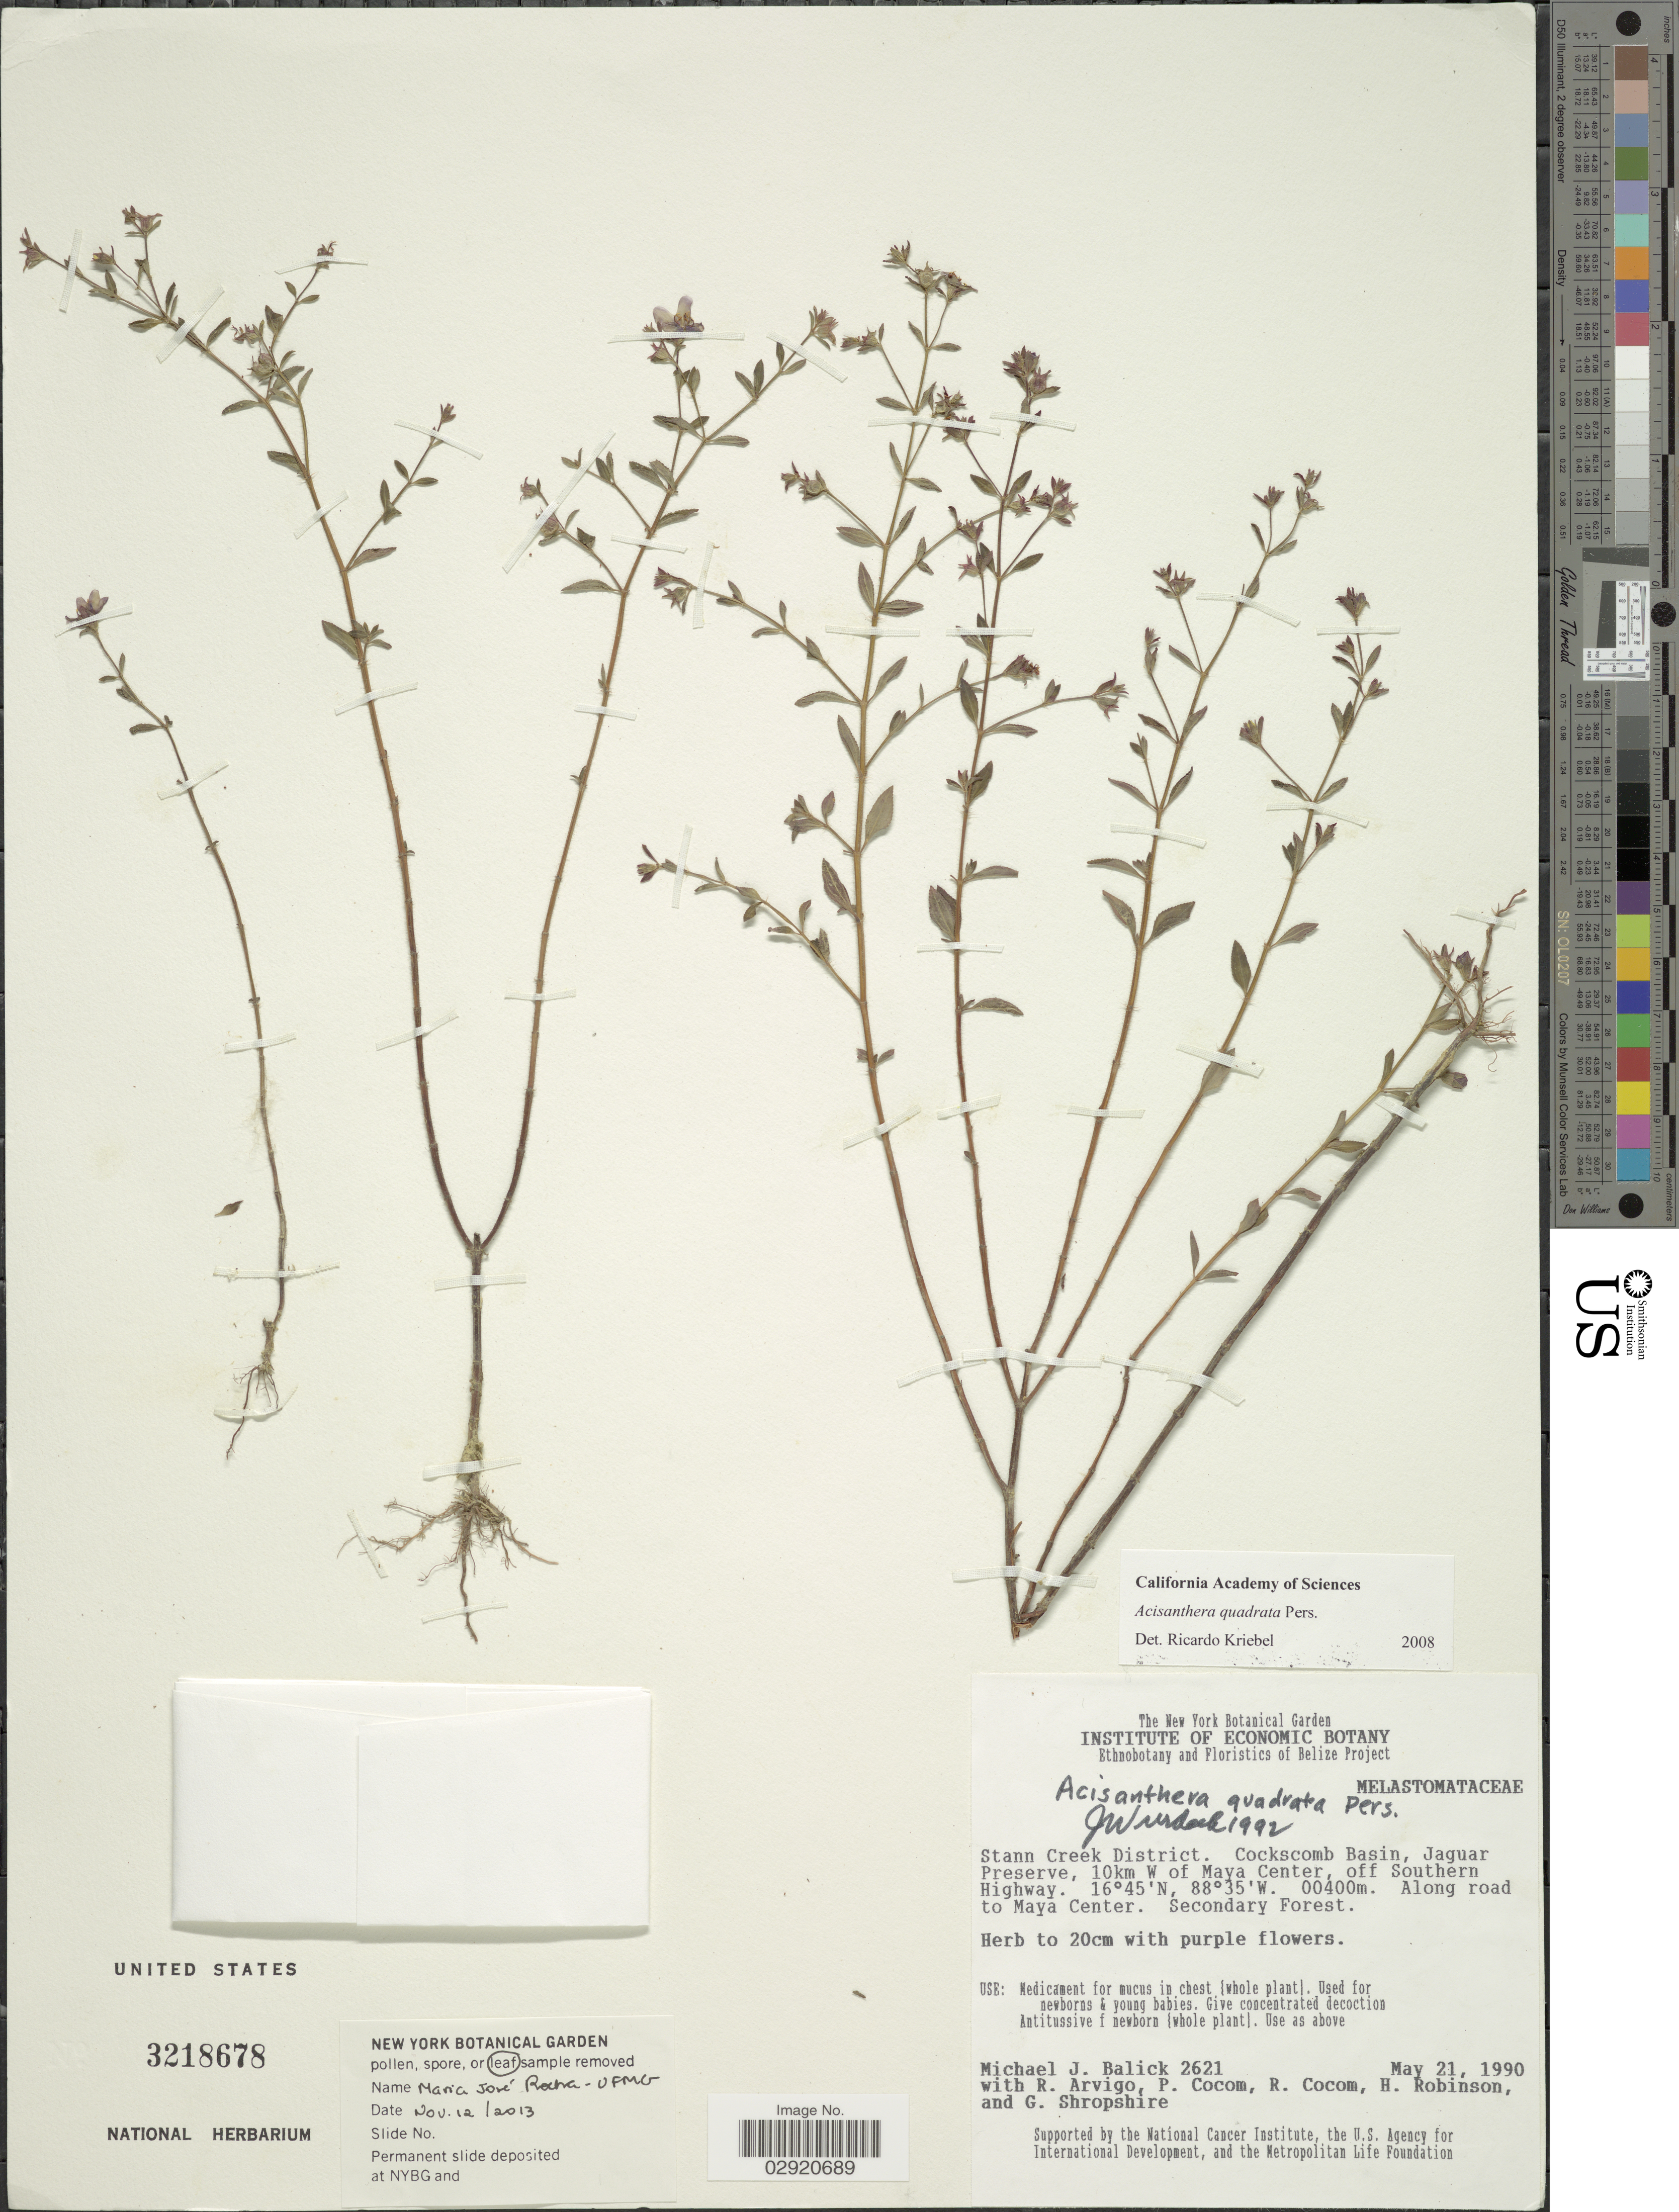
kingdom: Plantae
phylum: Tracheophyta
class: Magnoliopsida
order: Myrtales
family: Melastomataceae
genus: Acisanthera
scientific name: Acisanthera erecta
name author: Gleason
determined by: Nunes da Silva, Diego, (RB), Jardim Botanico do Rio de Janeiro - Herbario (BRAZIL)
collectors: M. J. Balick, R. Arvigo, P. Cocom, R. Cocom & et al.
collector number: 2621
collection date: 1990-05-21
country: Belize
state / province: Stann Creek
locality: Stann Creek District. Cockscomb Basin, Jaguar Preserve, 10 km W of Maya Center, off Southern Highway. Along road to Maya Center.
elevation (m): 400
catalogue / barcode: US 3218678